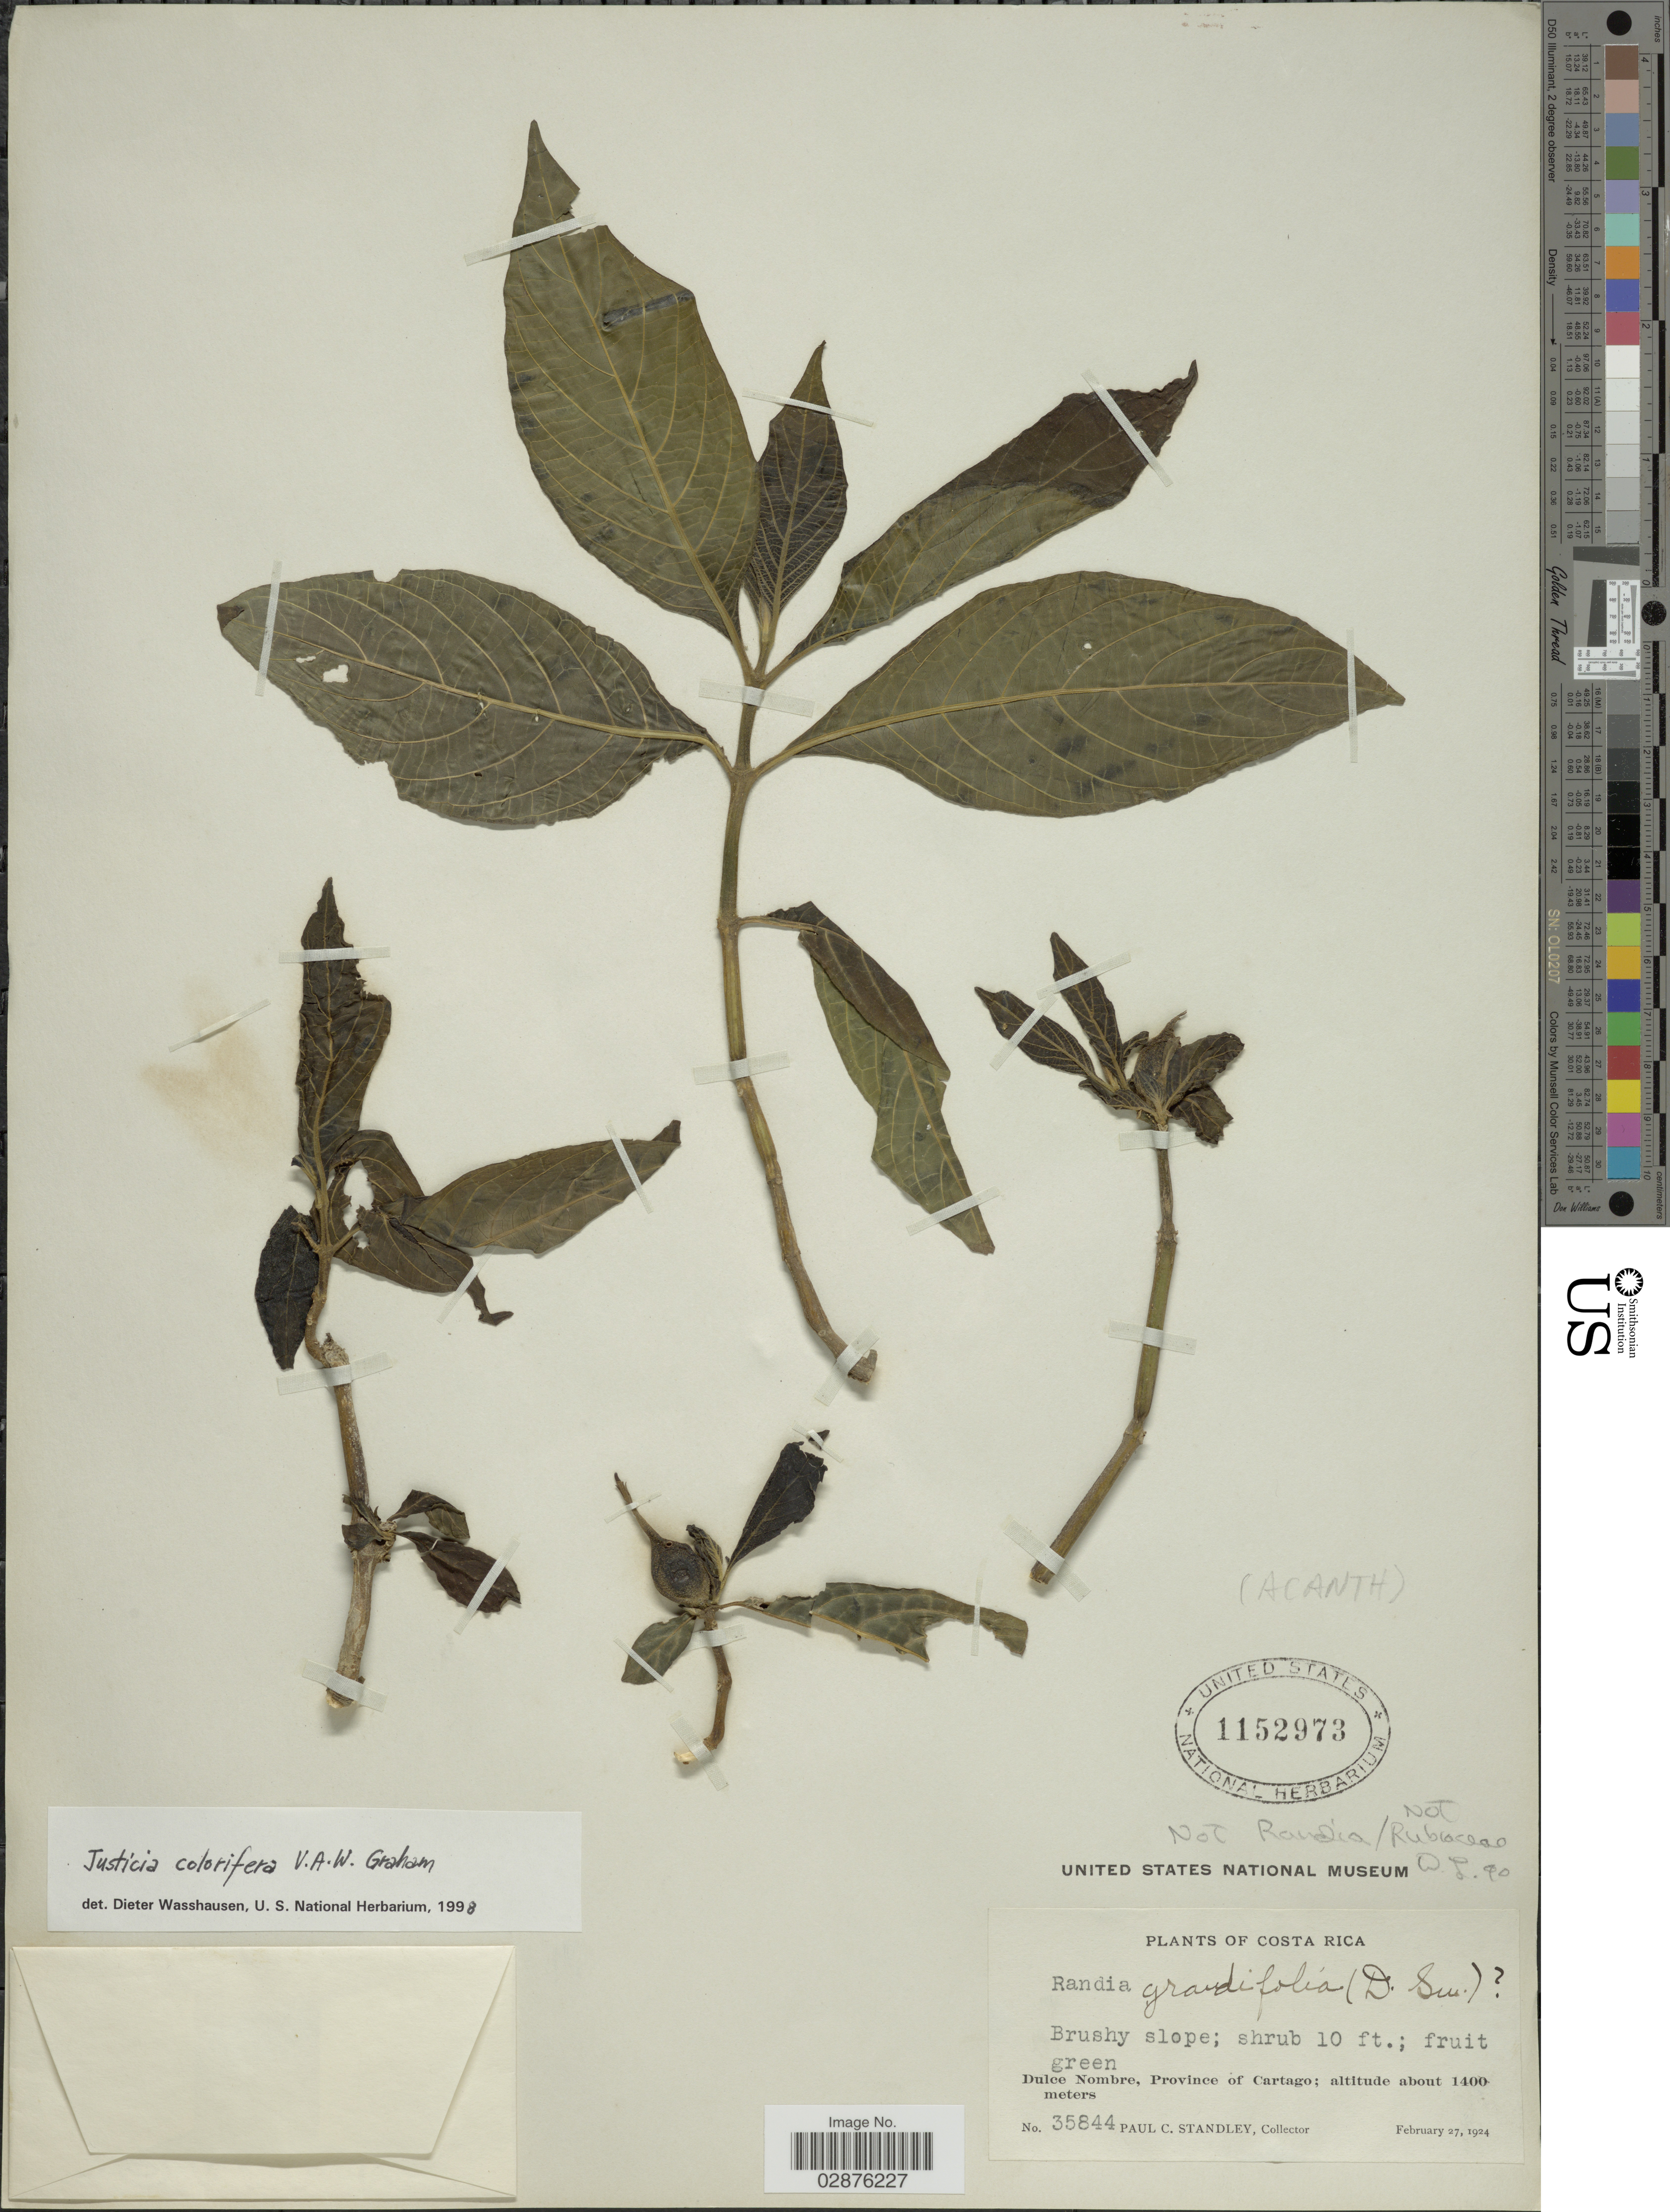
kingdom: Plantae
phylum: Tracheophyta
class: Magnoliopsida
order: Lamiales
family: Acanthaceae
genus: Justicia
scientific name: Justicia colorifera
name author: V.A.W. Graham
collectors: P. C. Standley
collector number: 35844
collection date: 1924-02-27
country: Costa Rica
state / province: Cartago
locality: Dulce Nombre.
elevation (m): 1400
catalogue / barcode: US 1152973